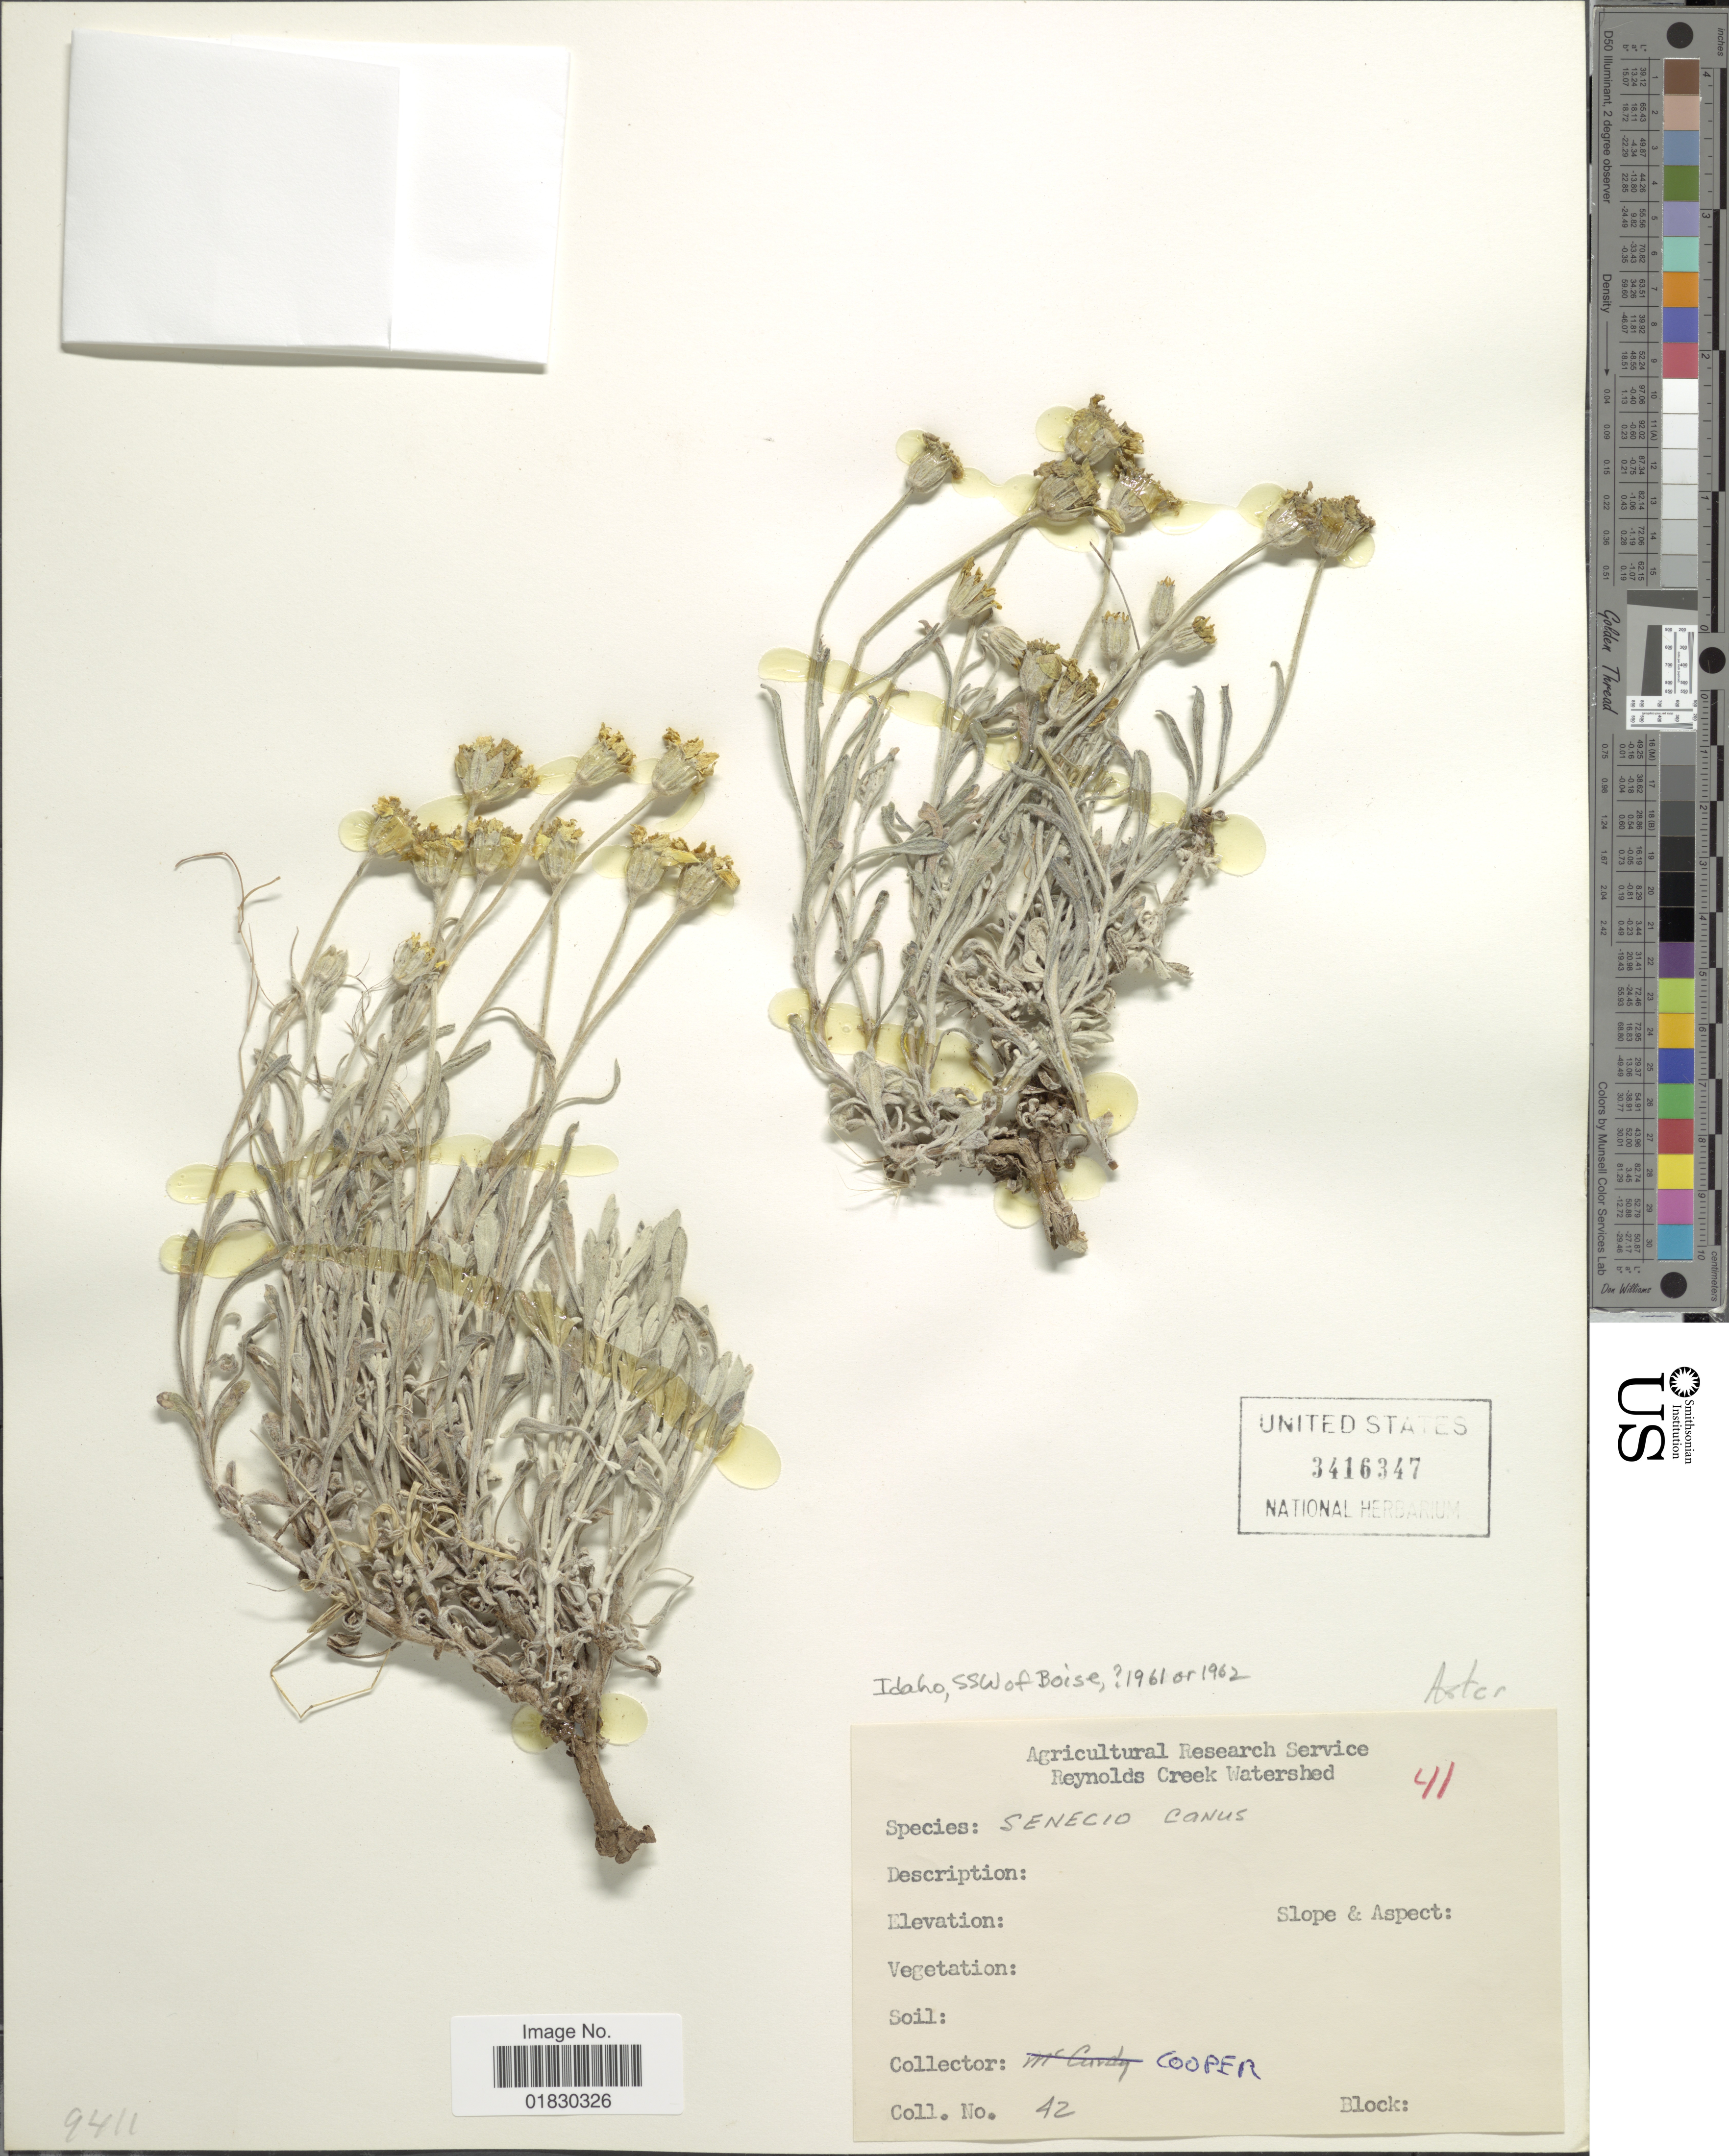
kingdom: Plantae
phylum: Tracheophyta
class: Magnoliopsida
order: Asterales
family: Asteraceae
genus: Packera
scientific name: Packera cana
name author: (Hook.) W.A. Weber & Á. Löve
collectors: -- Cooper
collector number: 42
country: United States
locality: Reynolds Creek Watershed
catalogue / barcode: US 3416347